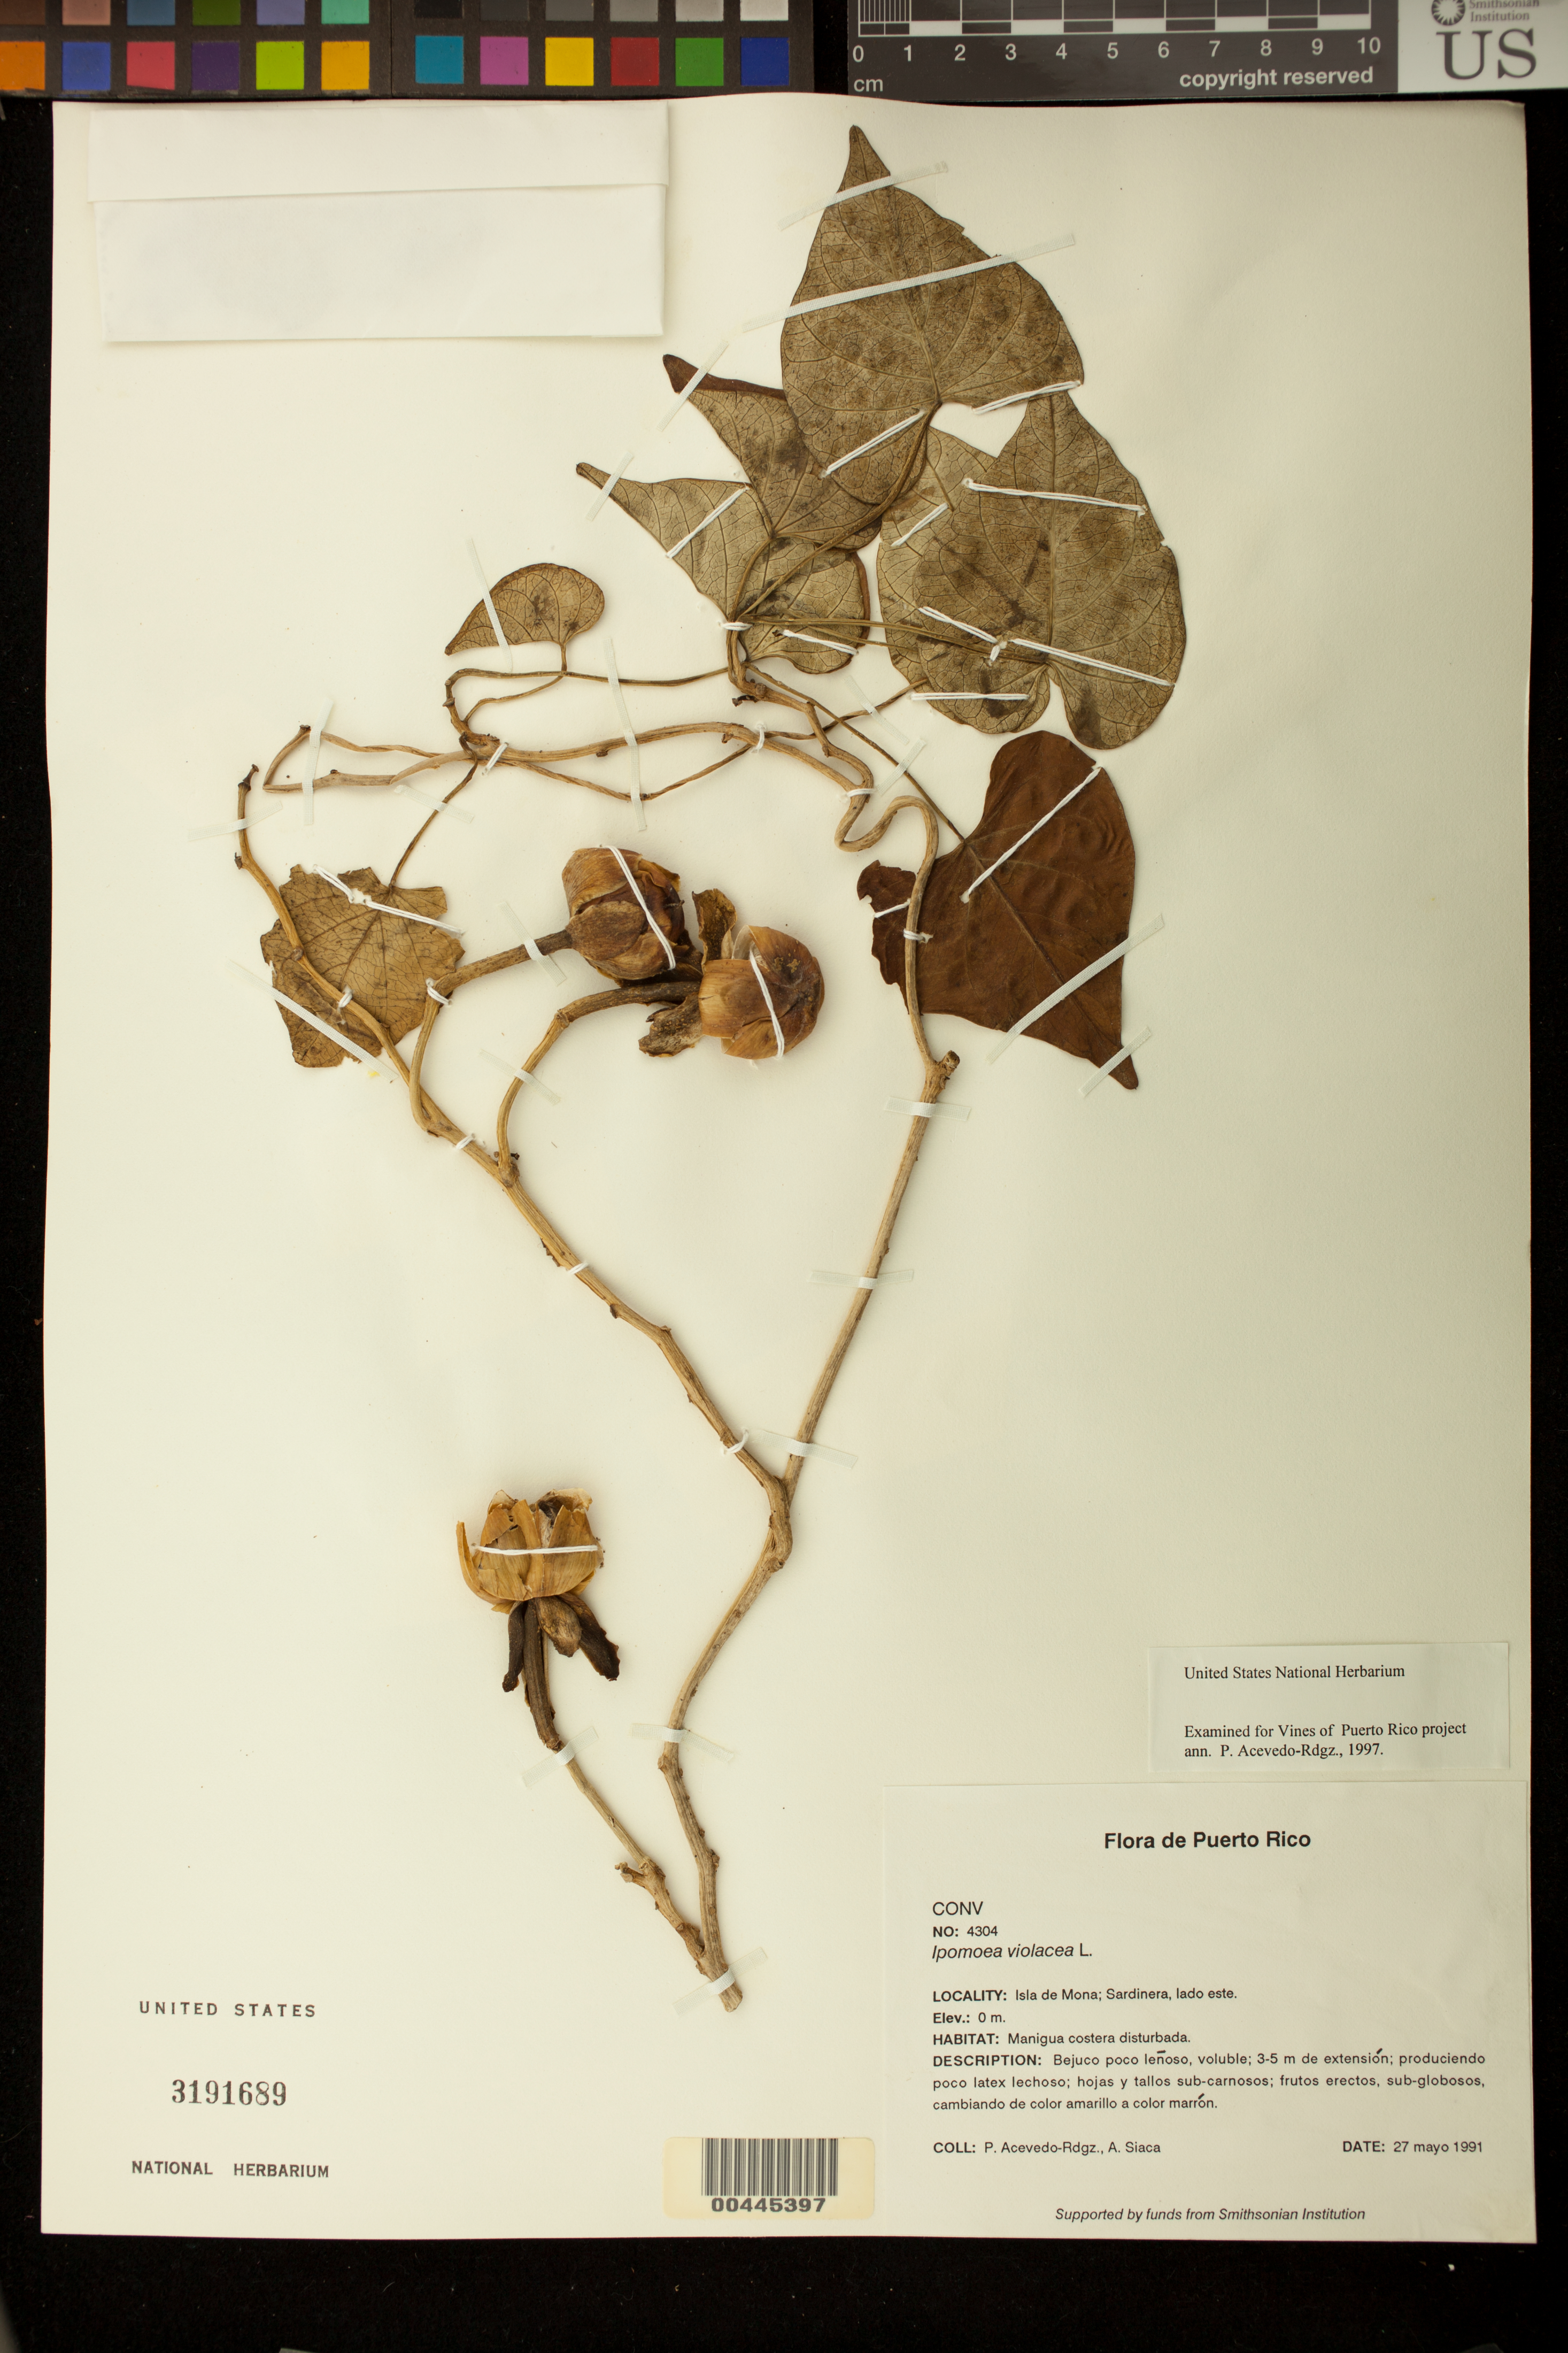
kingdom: Plantae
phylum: Tracheophyta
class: Magnoliopsida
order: Solanales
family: Convolvulaceae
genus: Ipomoea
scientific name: Ipomoea violacea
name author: L.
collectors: P. Acevedo-Rodr. & A. Siaca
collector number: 4304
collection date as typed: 27 May 1991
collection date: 1991-05-27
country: Puerto Rico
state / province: Mayaguëz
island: Mona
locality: Mona Island: Sardinera, lado este. Manigua costera disturbada.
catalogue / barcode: US 3191689